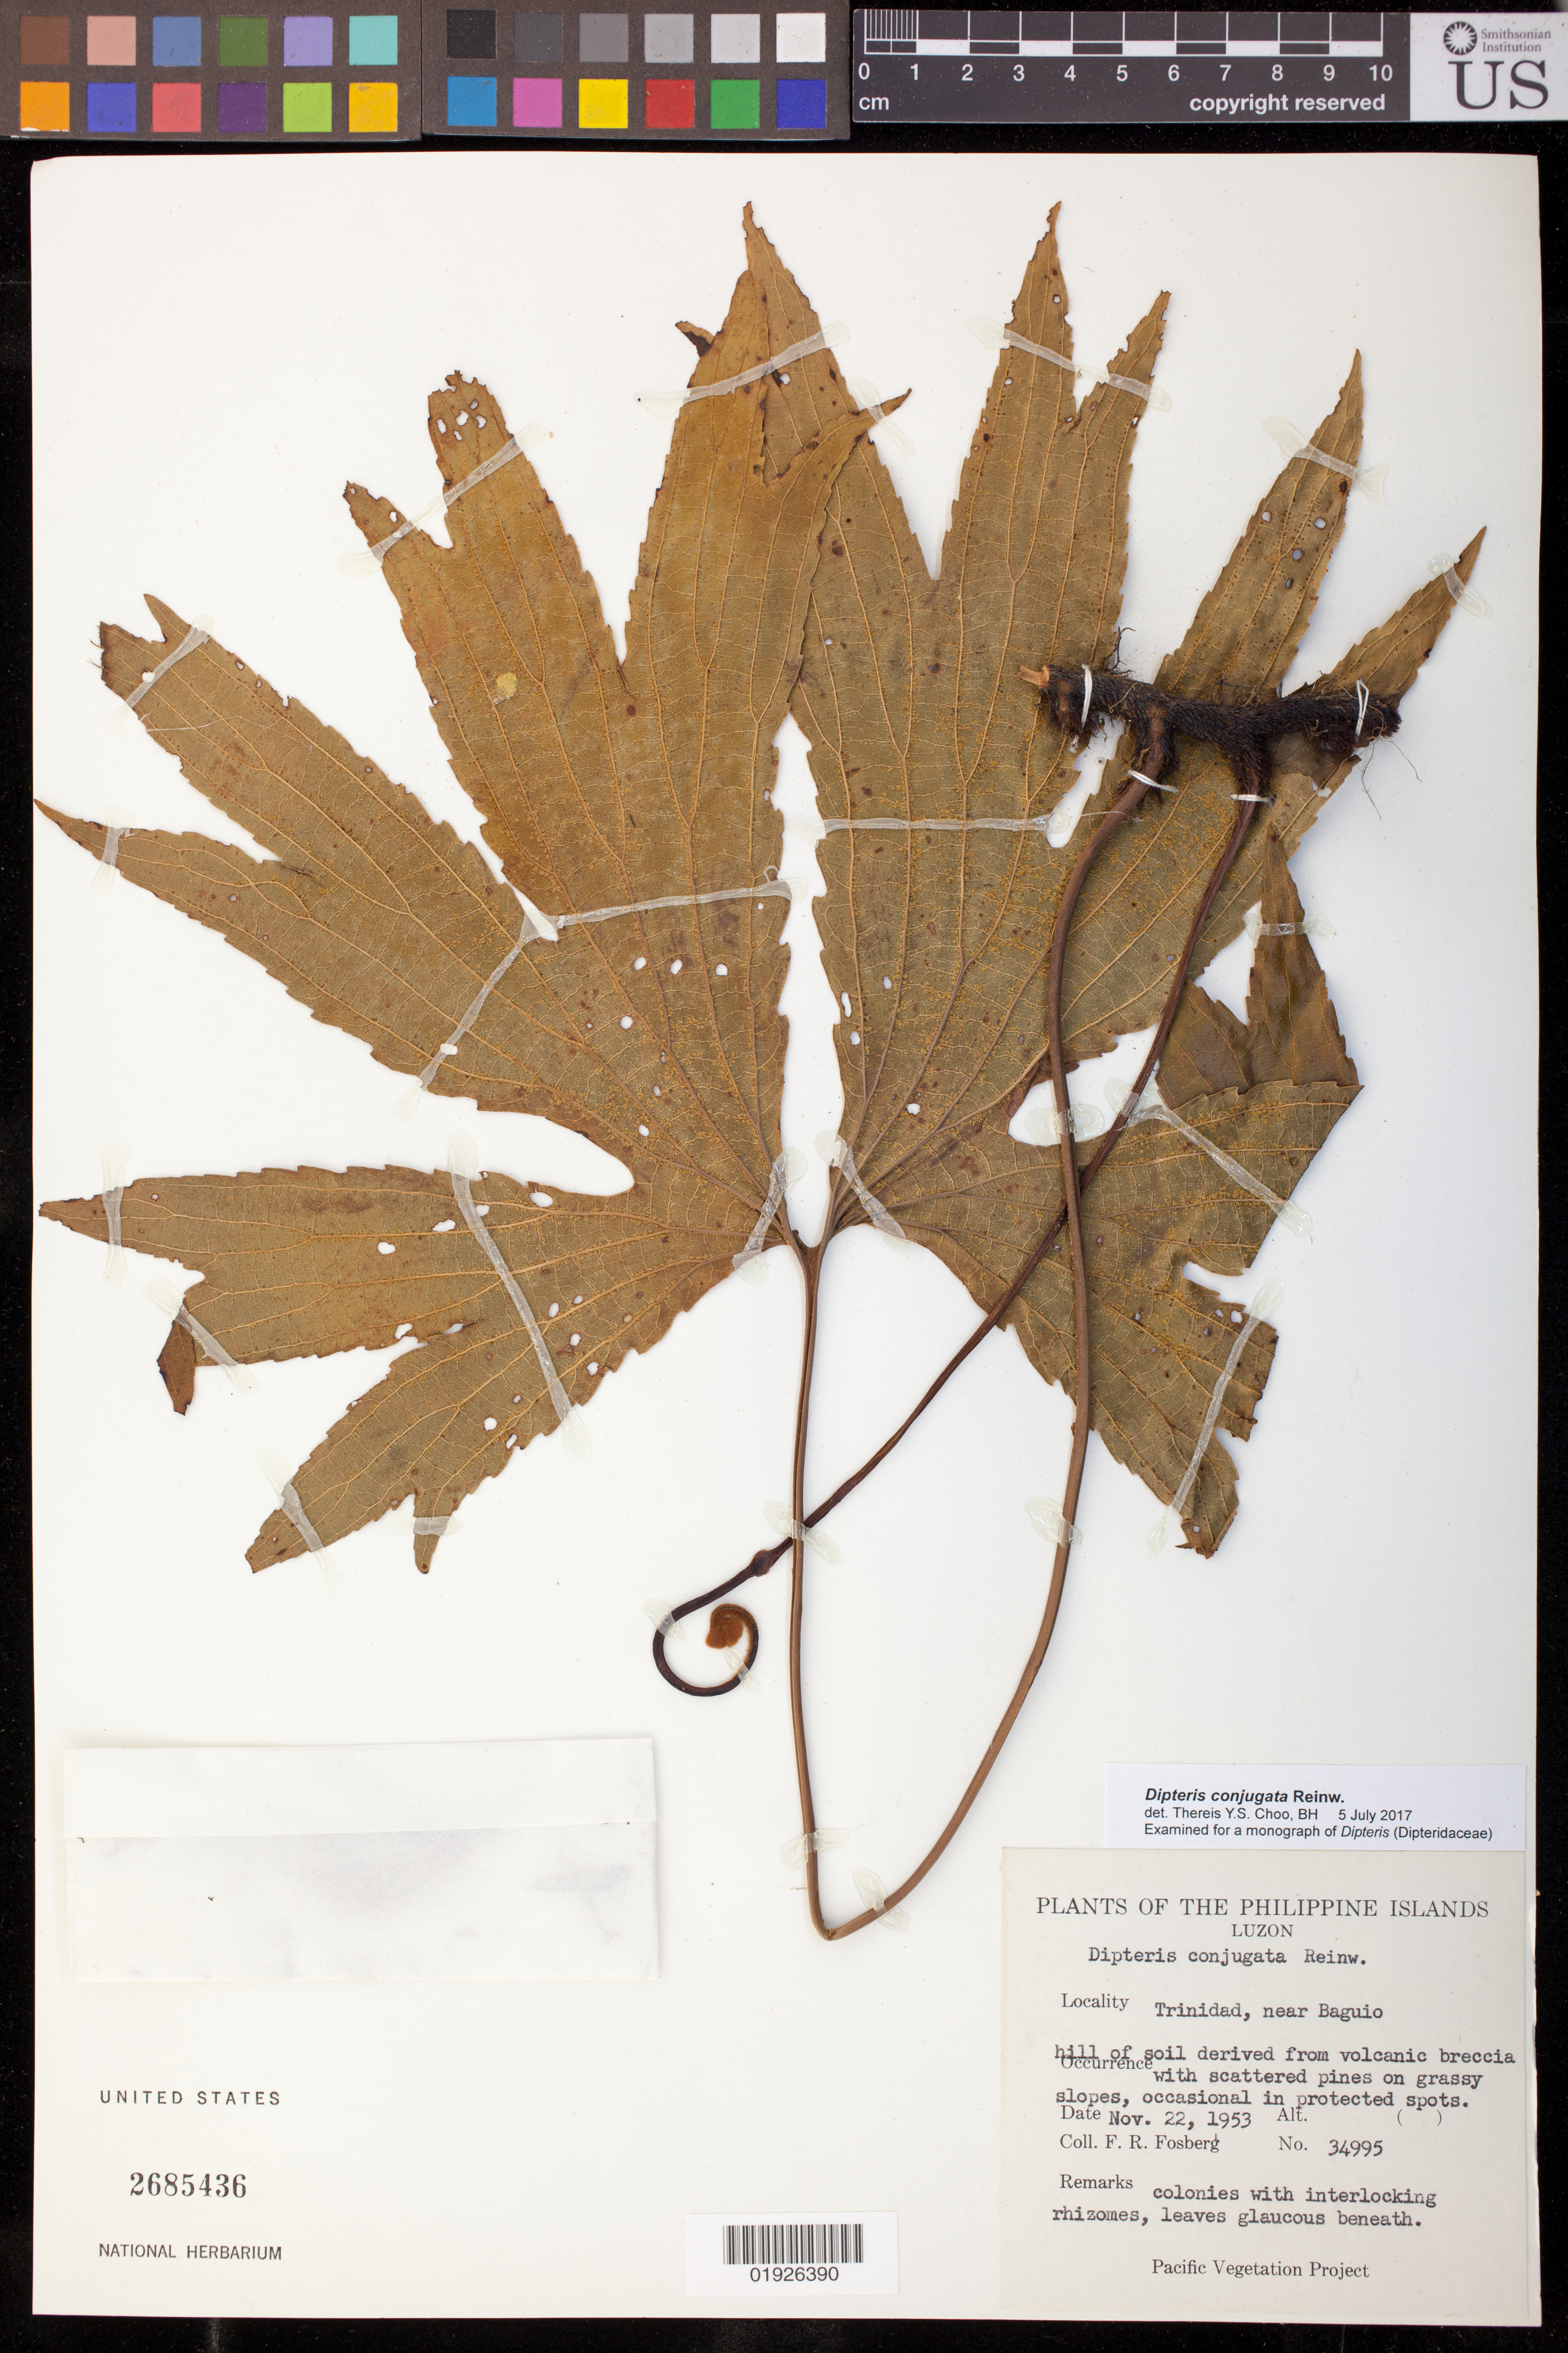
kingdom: Plantae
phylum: Tracheophyta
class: Polypodiopsida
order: Gleicheniales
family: Dipteridaceae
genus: Dipteris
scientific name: Dipteris conjugata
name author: Reinw.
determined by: Choo, Thereis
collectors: F. R. Fosberg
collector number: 34995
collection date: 1953-11-22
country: Philippines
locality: The Philippines Islands, Luzon, Trinidad, near Baguio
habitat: Hill of soil derived from volcanic breccia with scattered pines on grassy slopes, occasional in protected spots.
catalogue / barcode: US 2685436